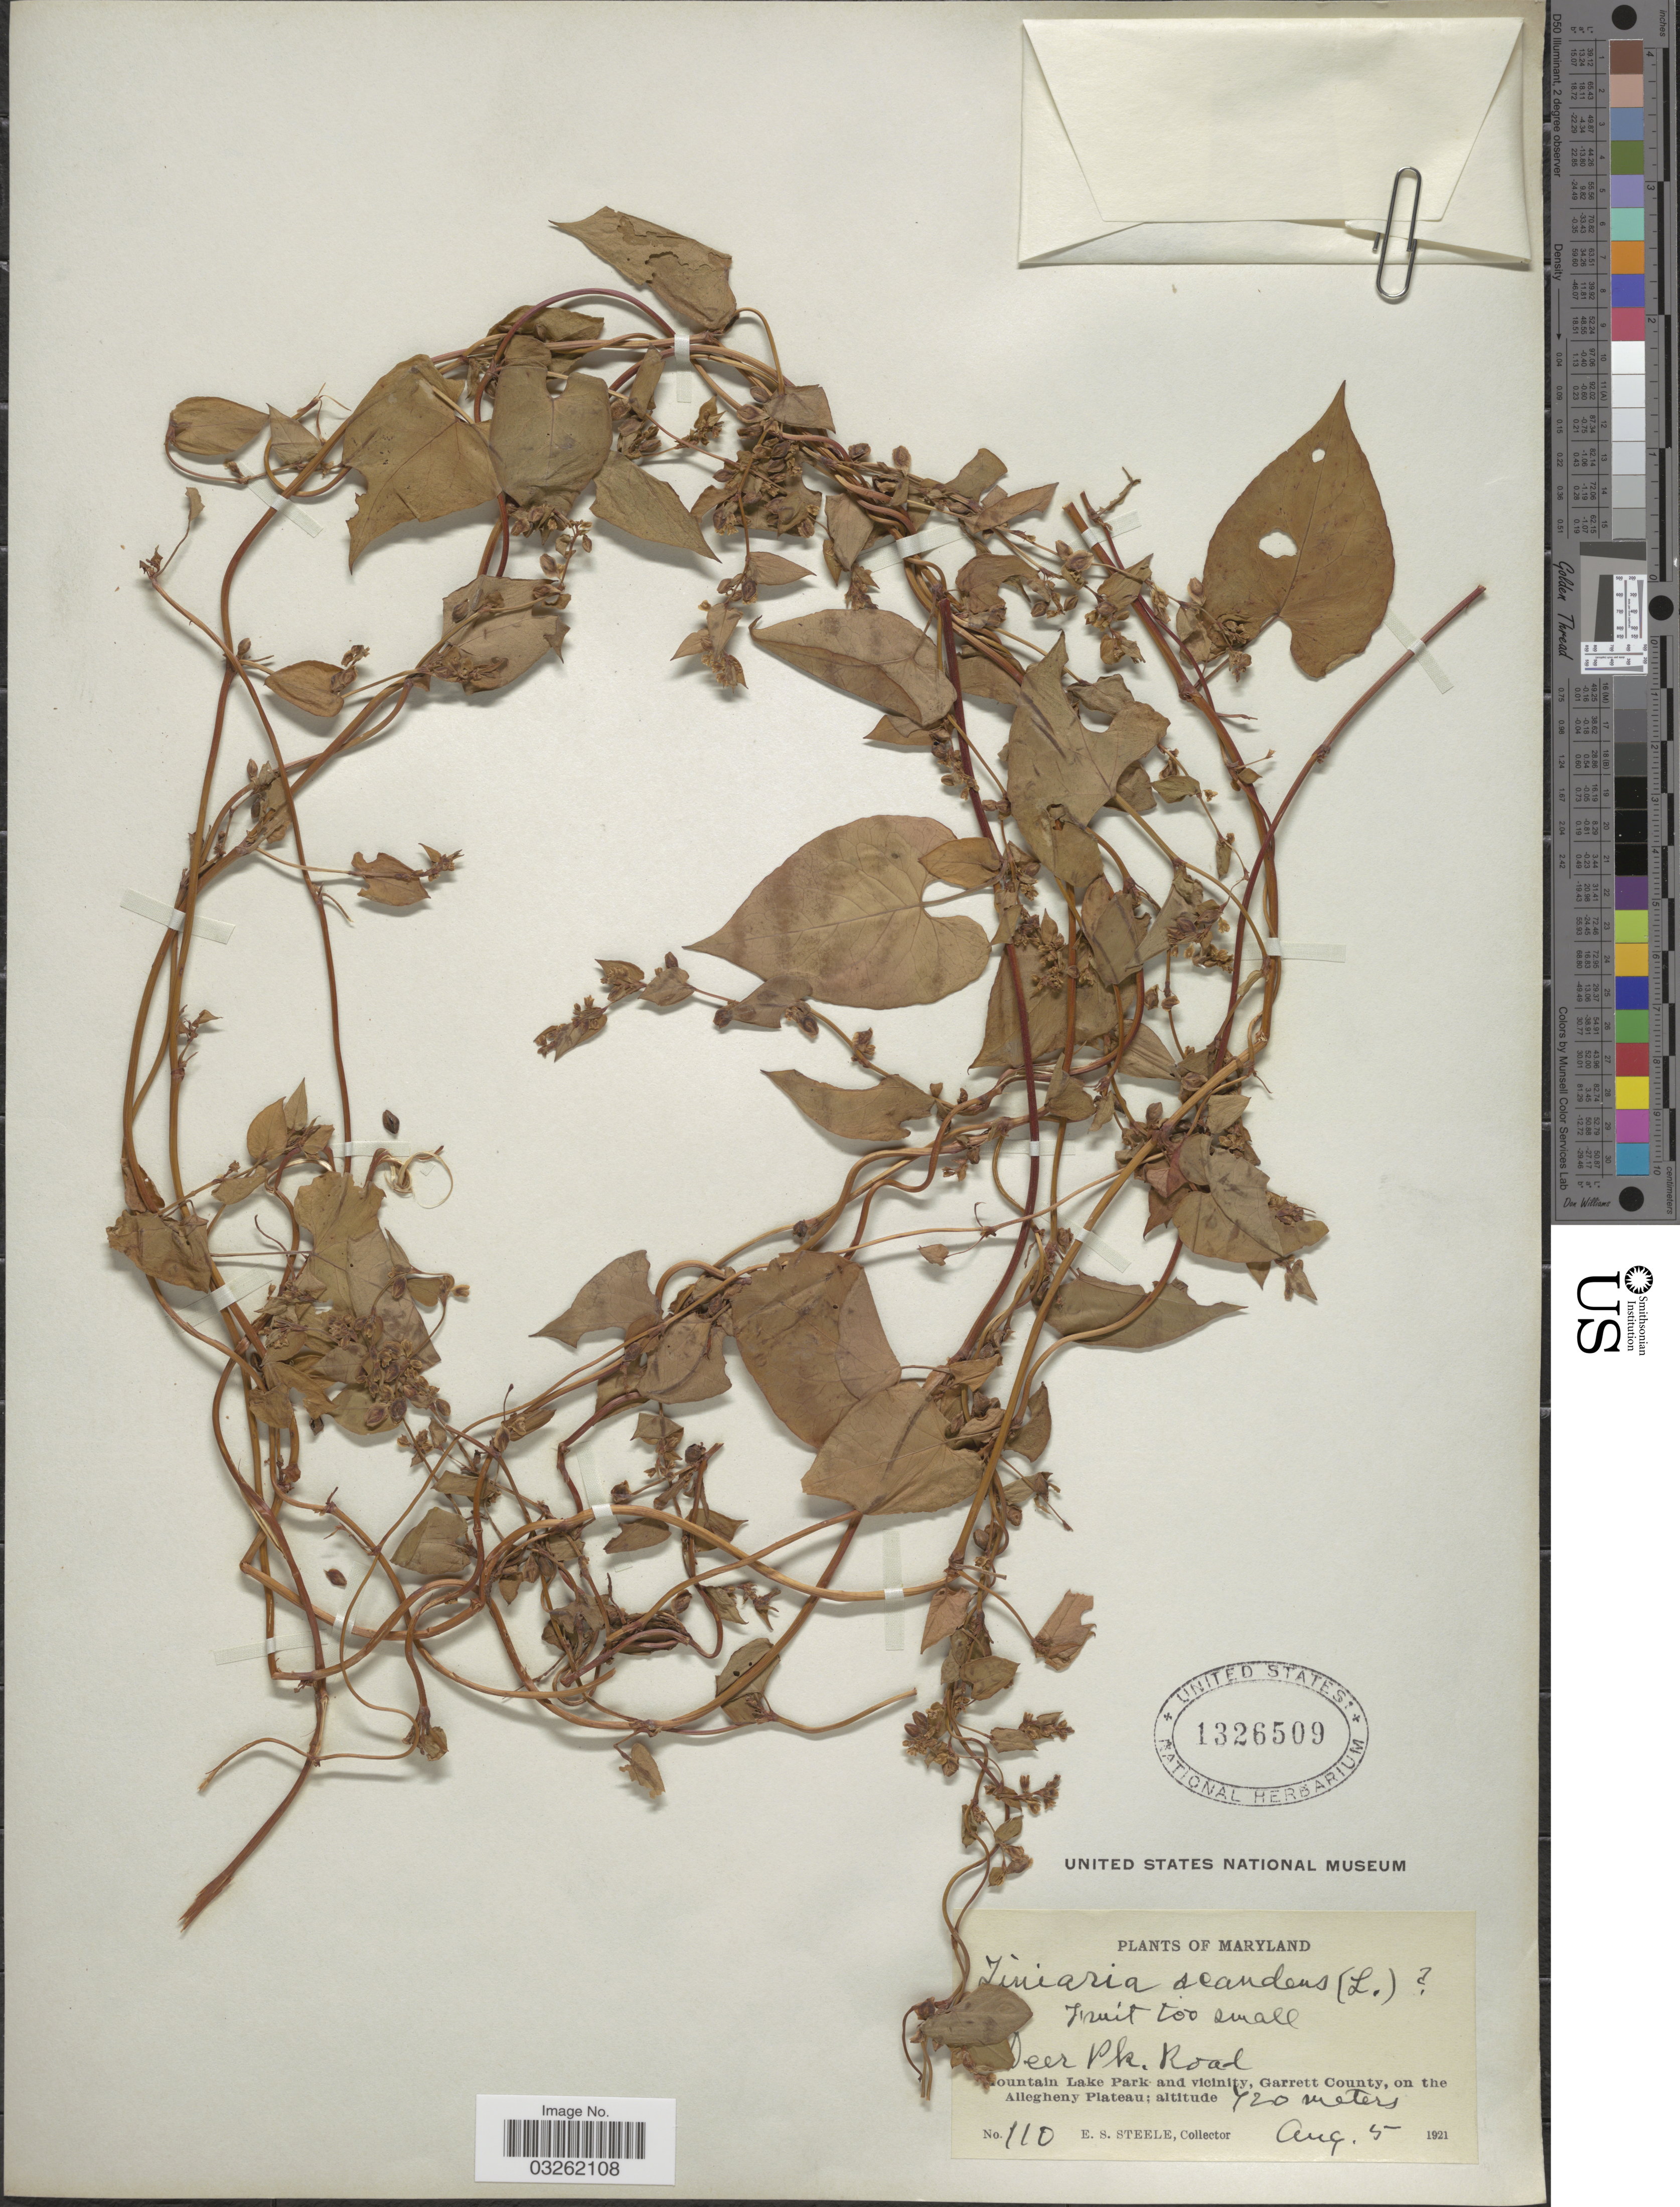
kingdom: Plantae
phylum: Tracheophyta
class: Magnoliopsida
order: Caryophyllales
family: Polygonaceae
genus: Fallopia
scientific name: Fallopia scandens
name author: (L.) Holub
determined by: Strong, Mark T., (BOT), Smithsonian Institution - National Museum of Natural History (UNITED STATES)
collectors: E. Steele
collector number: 110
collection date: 1921-08-05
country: United States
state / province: Maryland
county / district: Garrett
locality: Deer Pk. Road. Mountain Lake Park and vicinity, Garrett County, on the Allegheny Plateau.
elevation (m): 720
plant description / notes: Fallopia cristata (Engelm. & A. Gray) Holub here treated as a heterotypic synonym.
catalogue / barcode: US 1326509